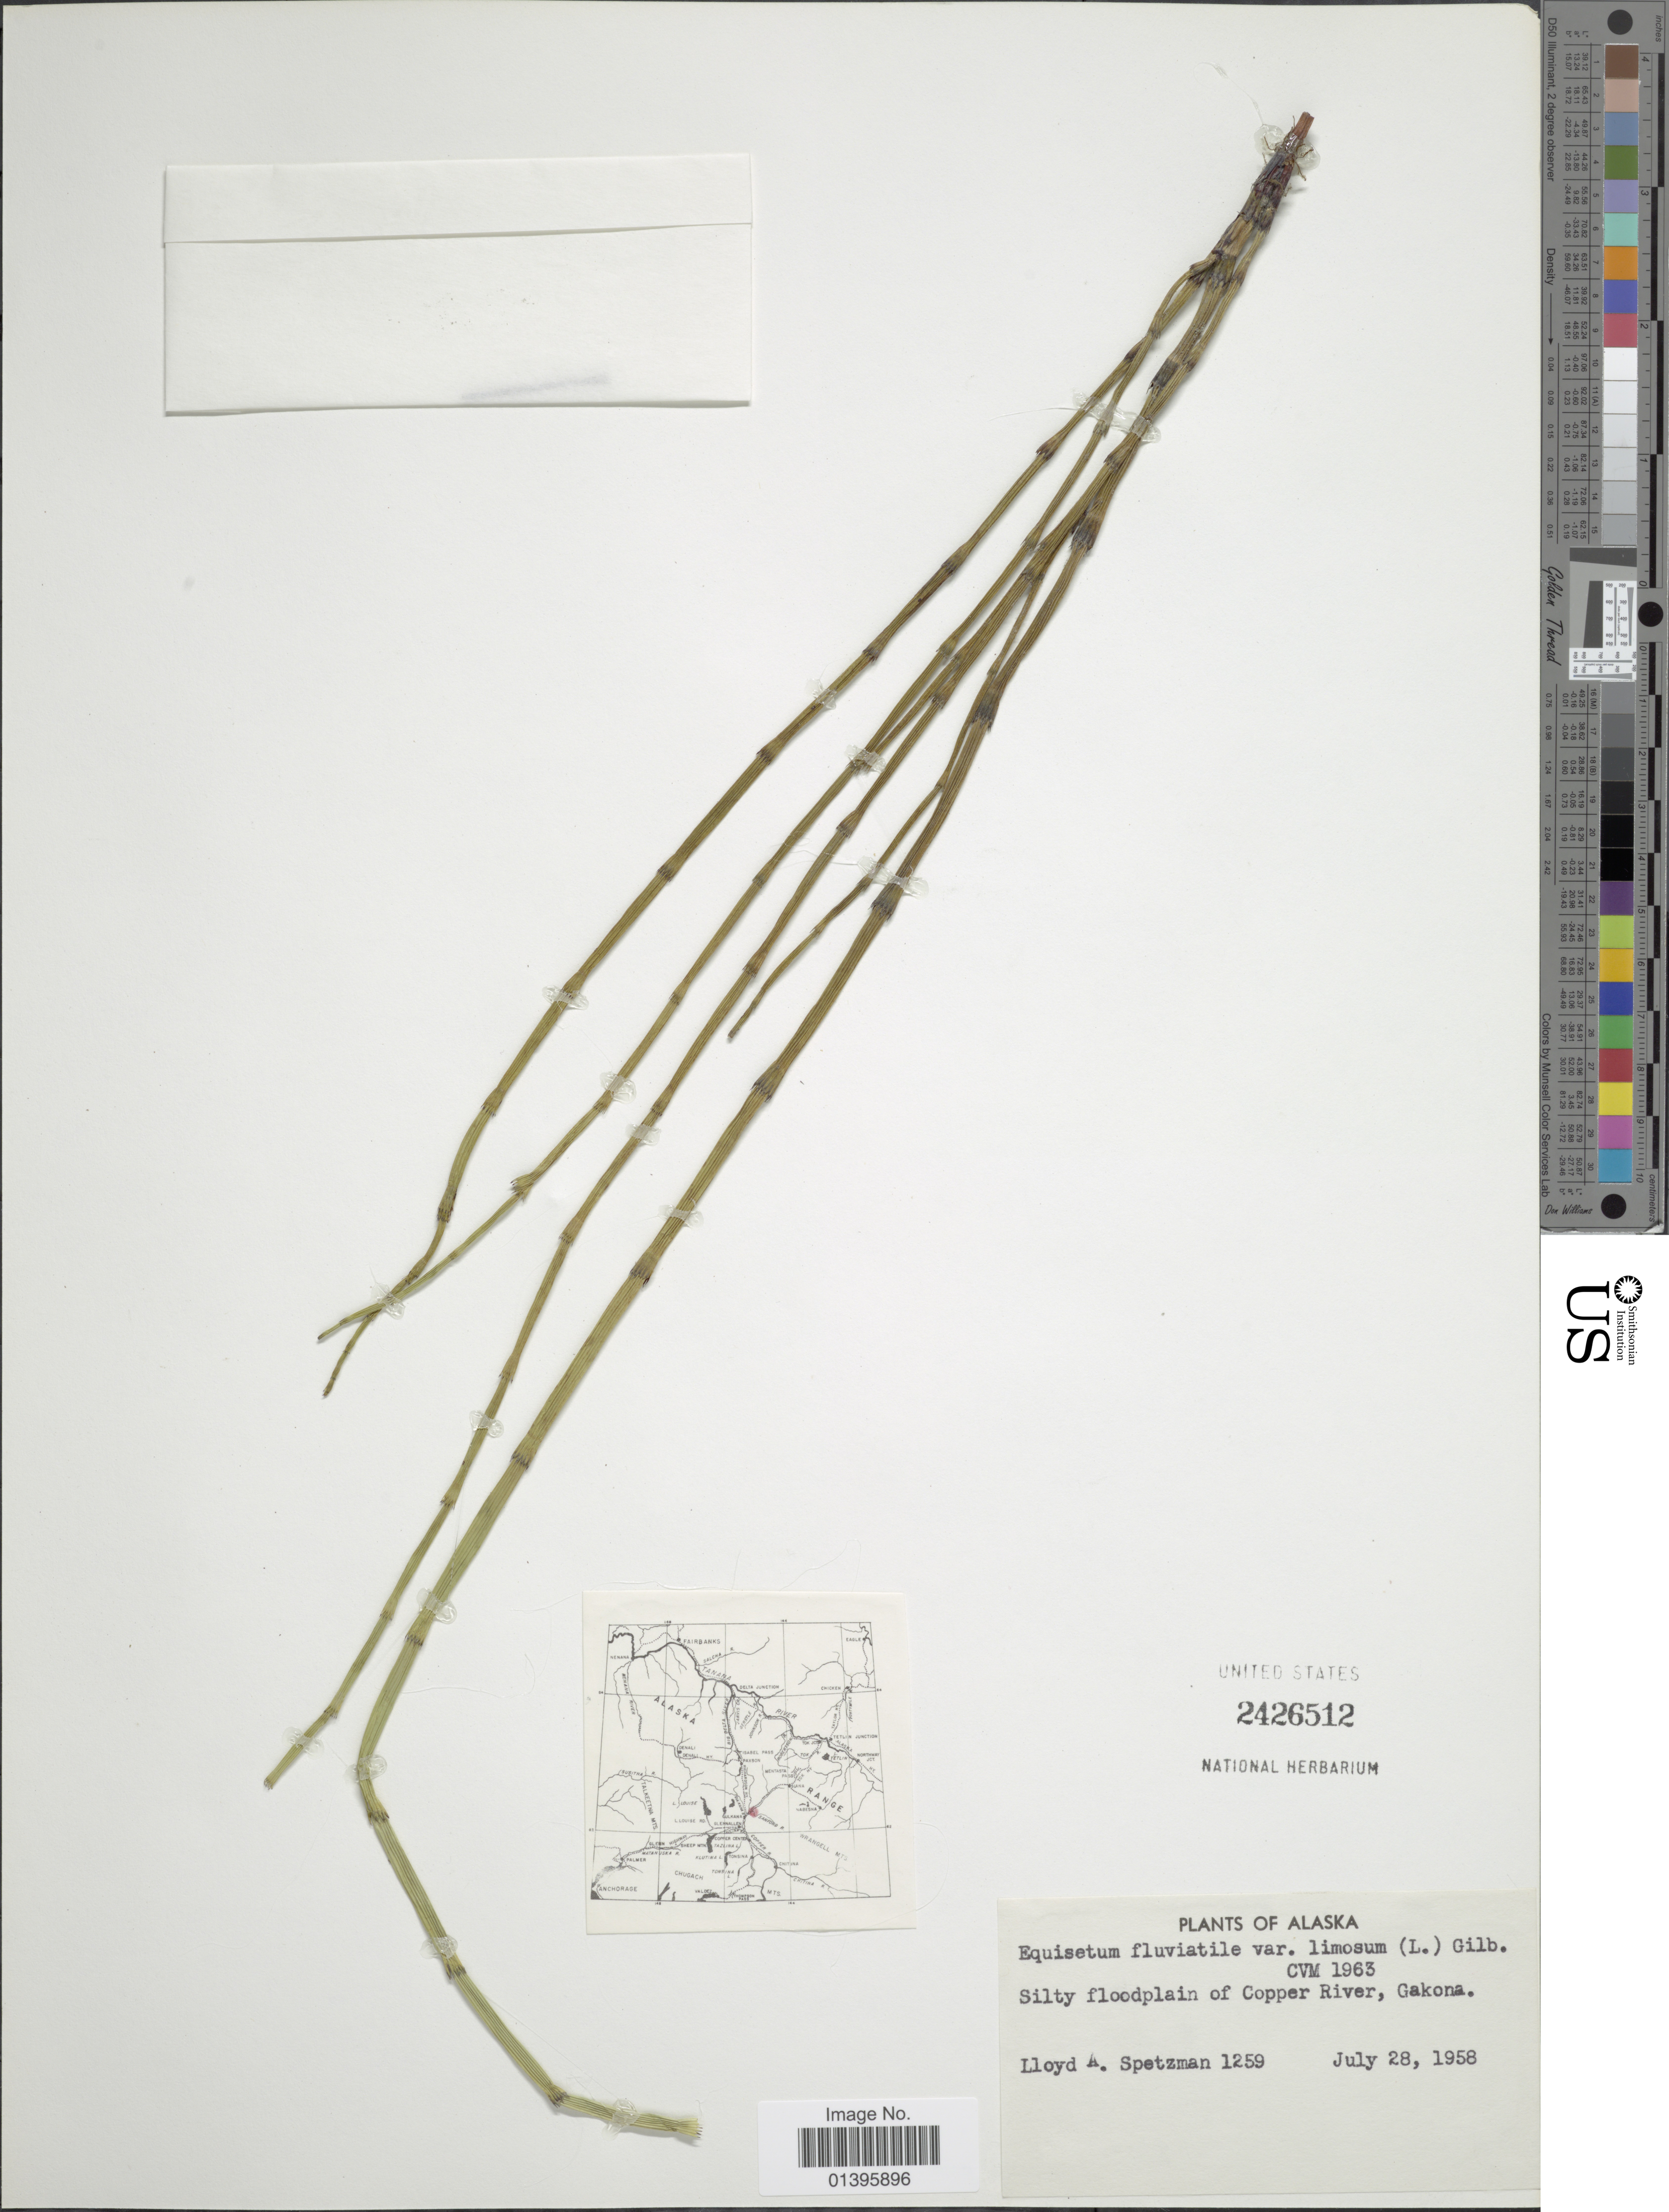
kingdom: Plantae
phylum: Tracheophyta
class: Polypodiopsida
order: Equisetales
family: Equisetaceae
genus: Equisetum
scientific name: Equisetum fluviatile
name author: L.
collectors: L. Spetzman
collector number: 1259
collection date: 1958-07-28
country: United States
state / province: Alaska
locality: Silty floodplain of Copper River, Gakona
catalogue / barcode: US 2426512